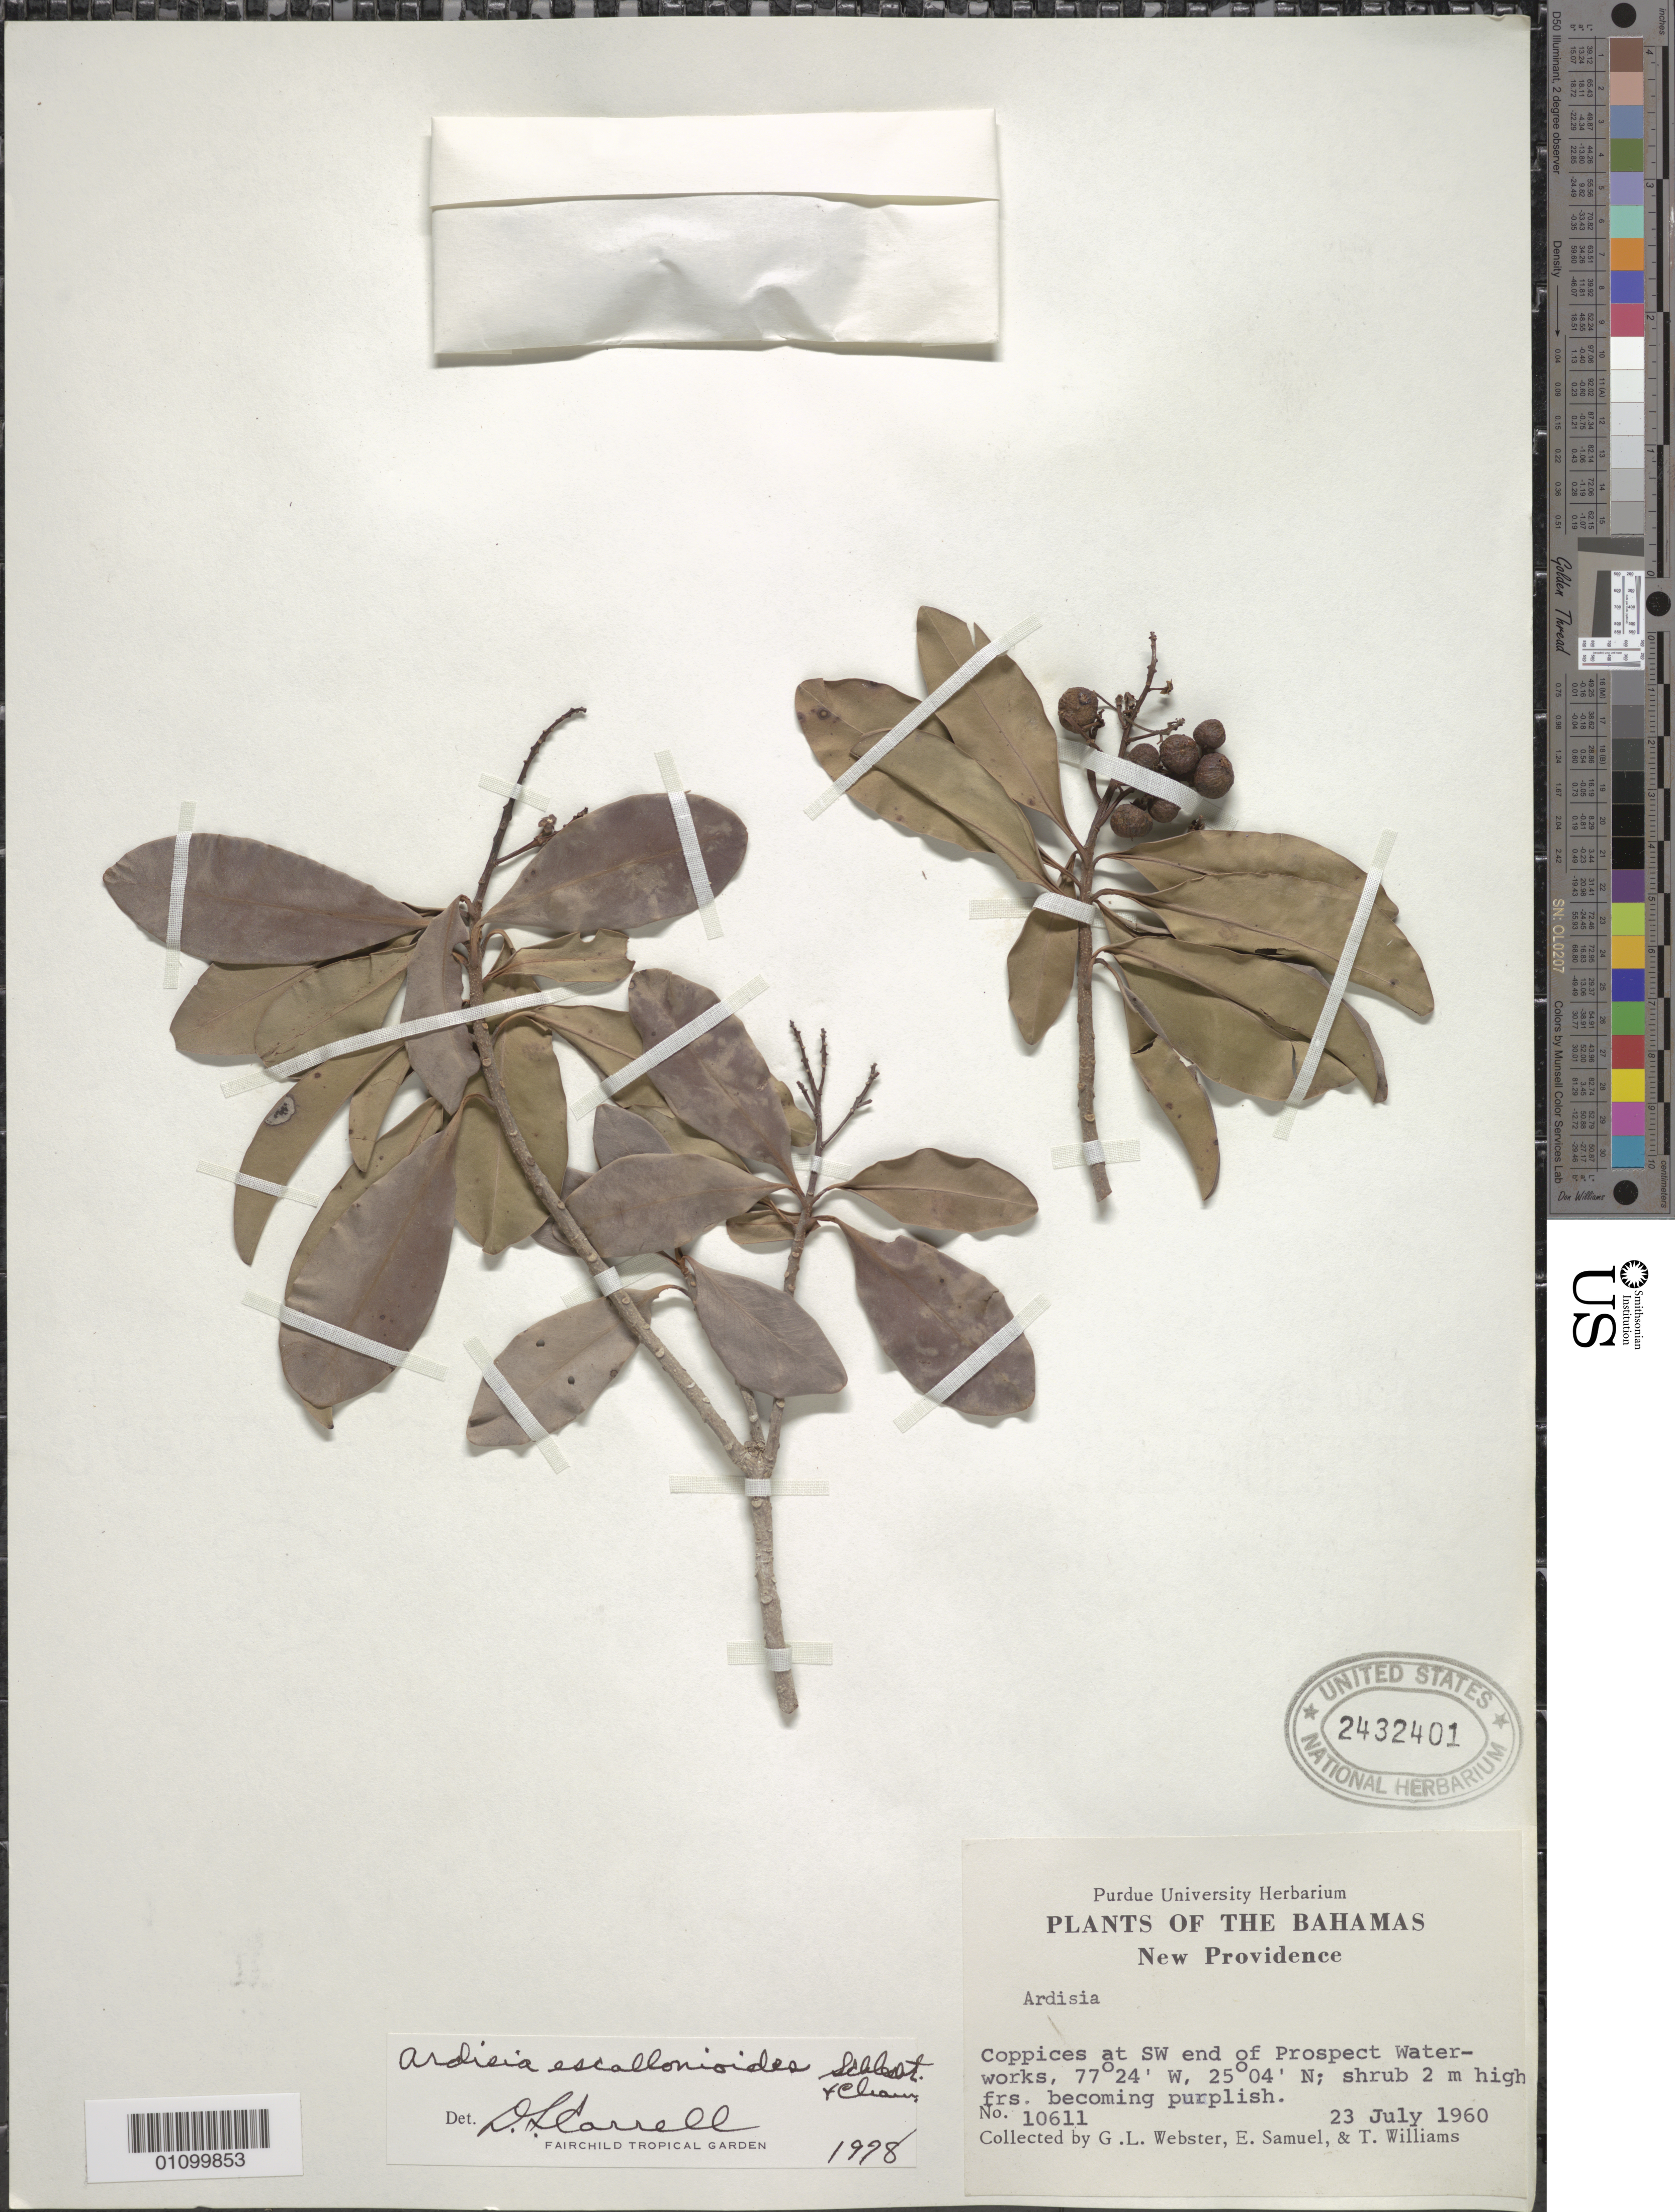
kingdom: Plantae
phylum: Tracheophyta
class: Magnoliopsida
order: Ericales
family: Primulaceae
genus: Ardisia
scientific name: Ardisia escallonioides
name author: Schltdl. & Cham.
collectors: G. L. Webster, E. Samuel & T. Williams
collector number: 10611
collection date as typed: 23 Jul 1960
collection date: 1960-07-23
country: Bahamas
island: New Providence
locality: Coppices at SW end of Prospect Water-works.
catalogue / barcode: US 2432401